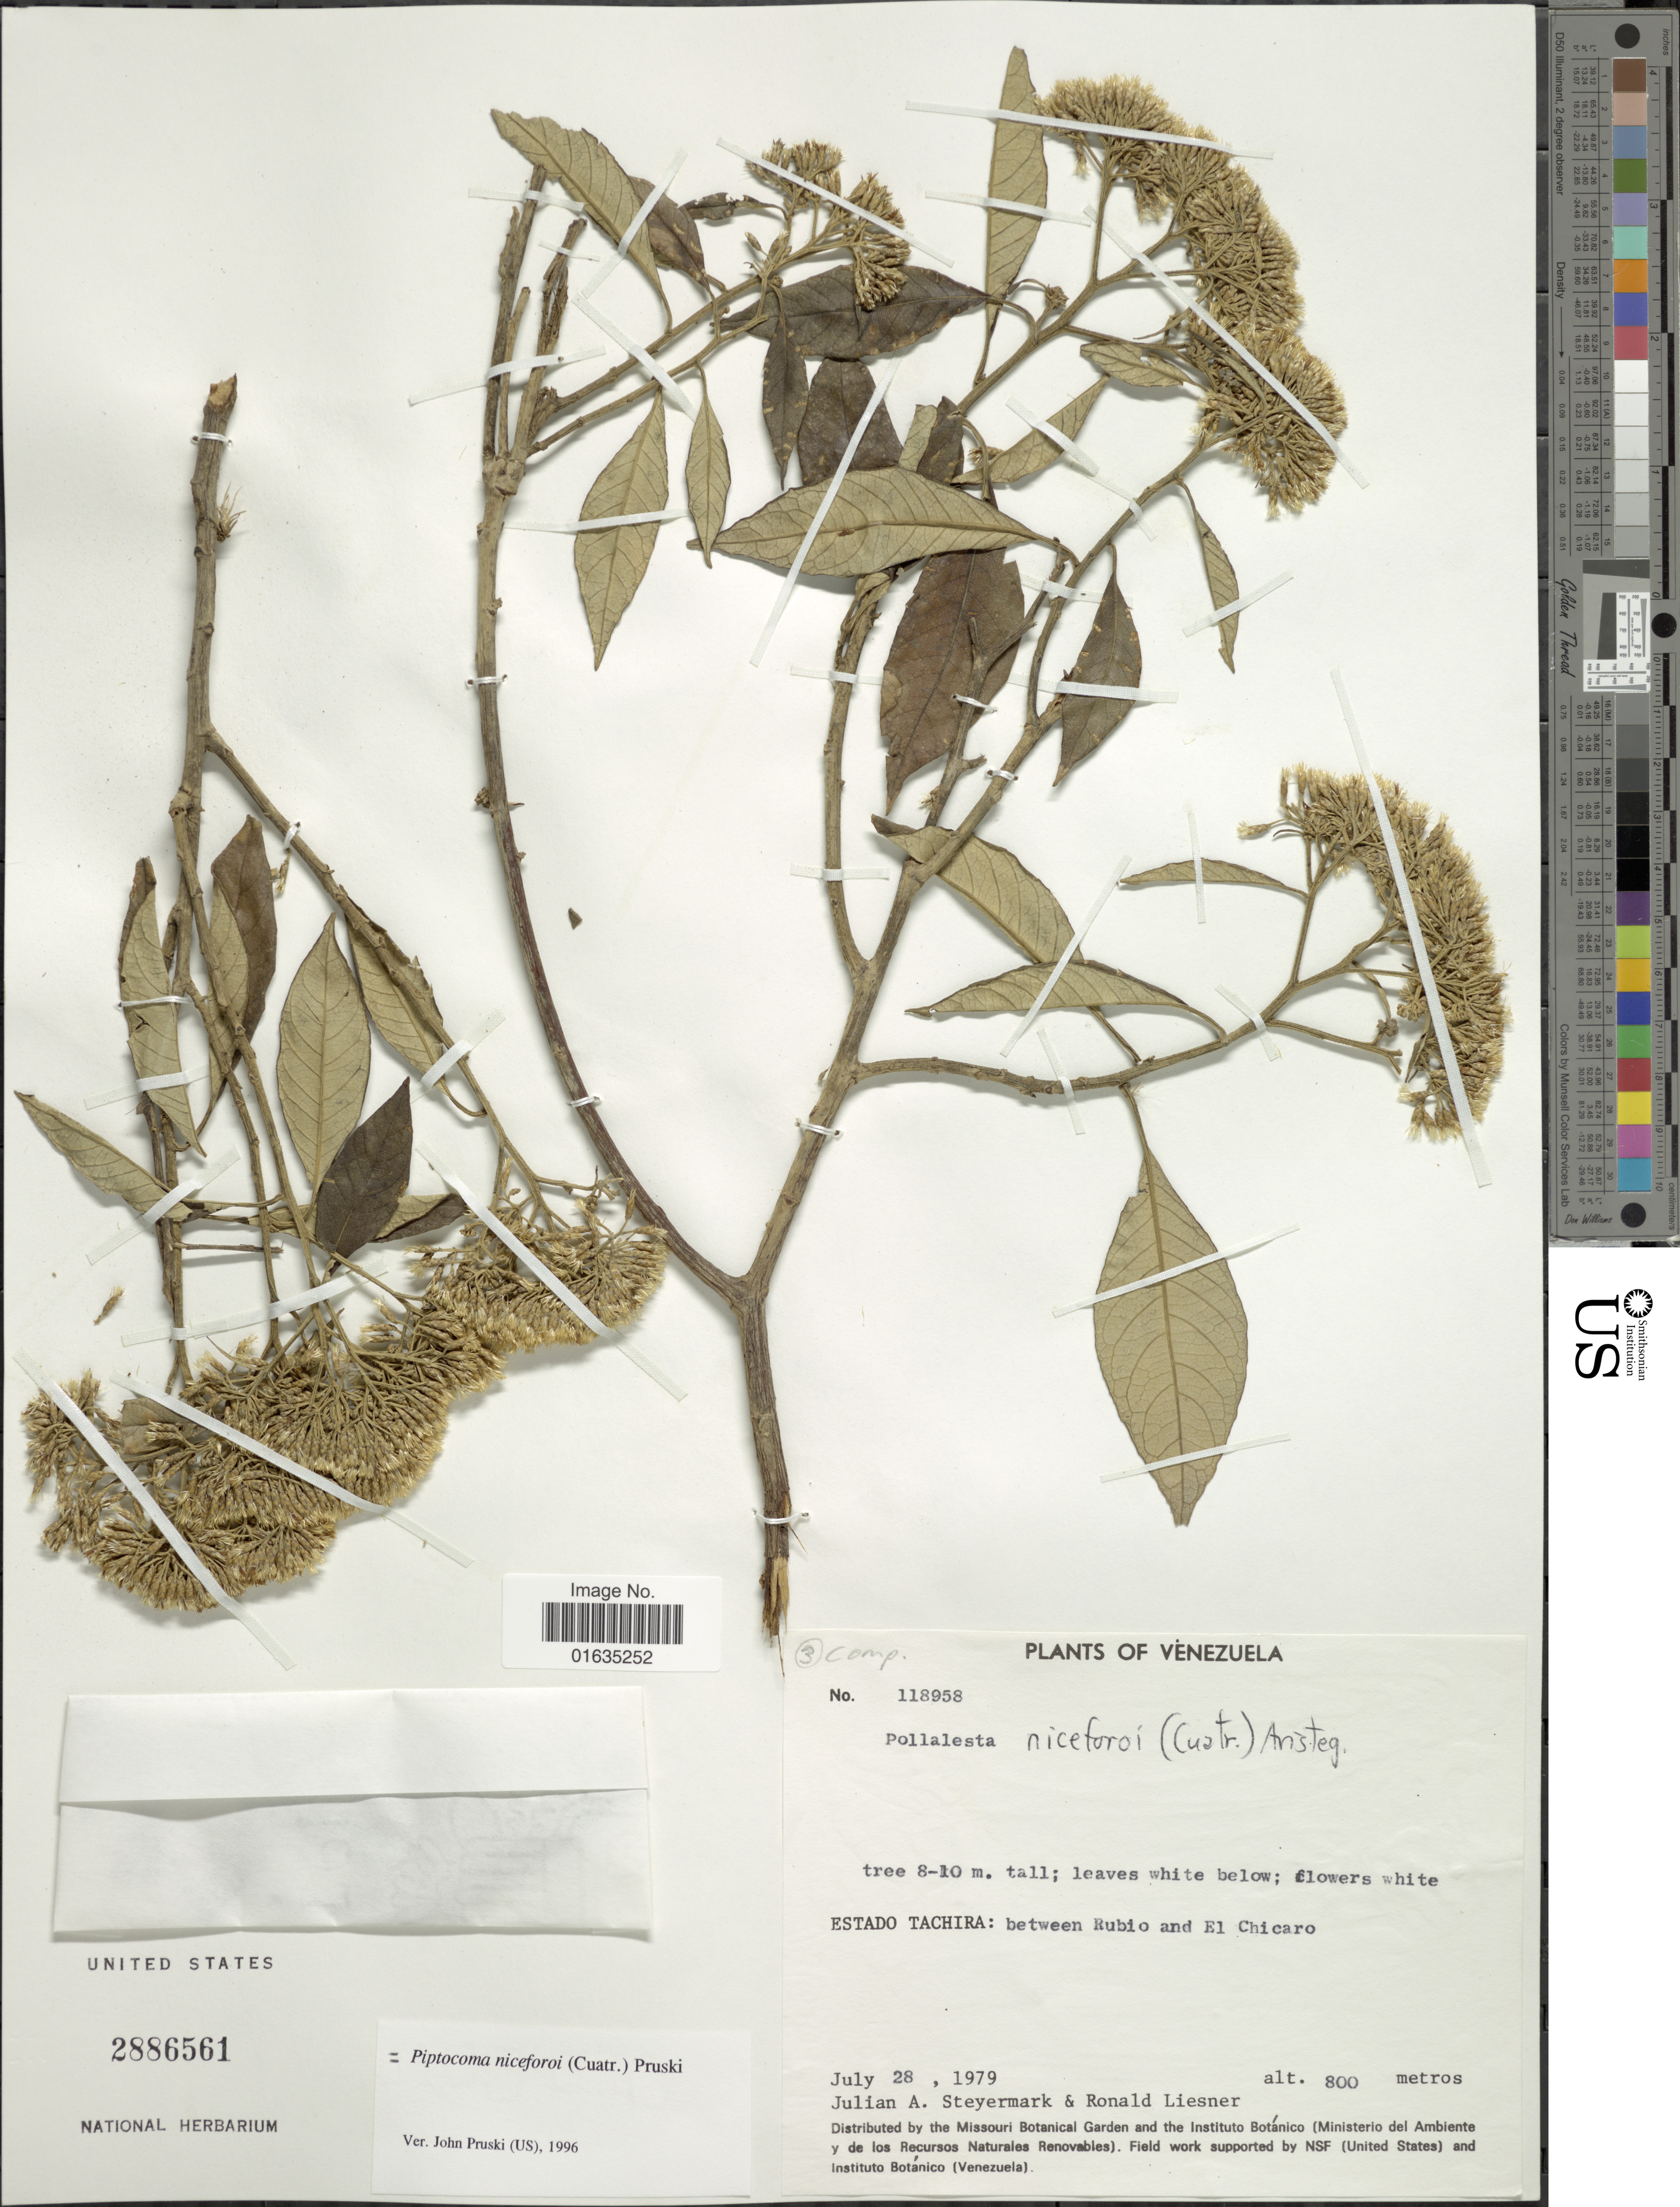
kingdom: Plantae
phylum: Tracheophyta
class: Magnoliopsida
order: Asterales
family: Asteraceae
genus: Piptocoma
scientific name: Piptocoma niceforoi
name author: (Cuatrec.) H. Rob.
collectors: J. Steyermark & R. L. Liesner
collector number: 118958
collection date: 1979-07-28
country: Venezuela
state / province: Tachira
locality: Between Rubio and el Chicaro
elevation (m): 800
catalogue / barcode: US 2886561